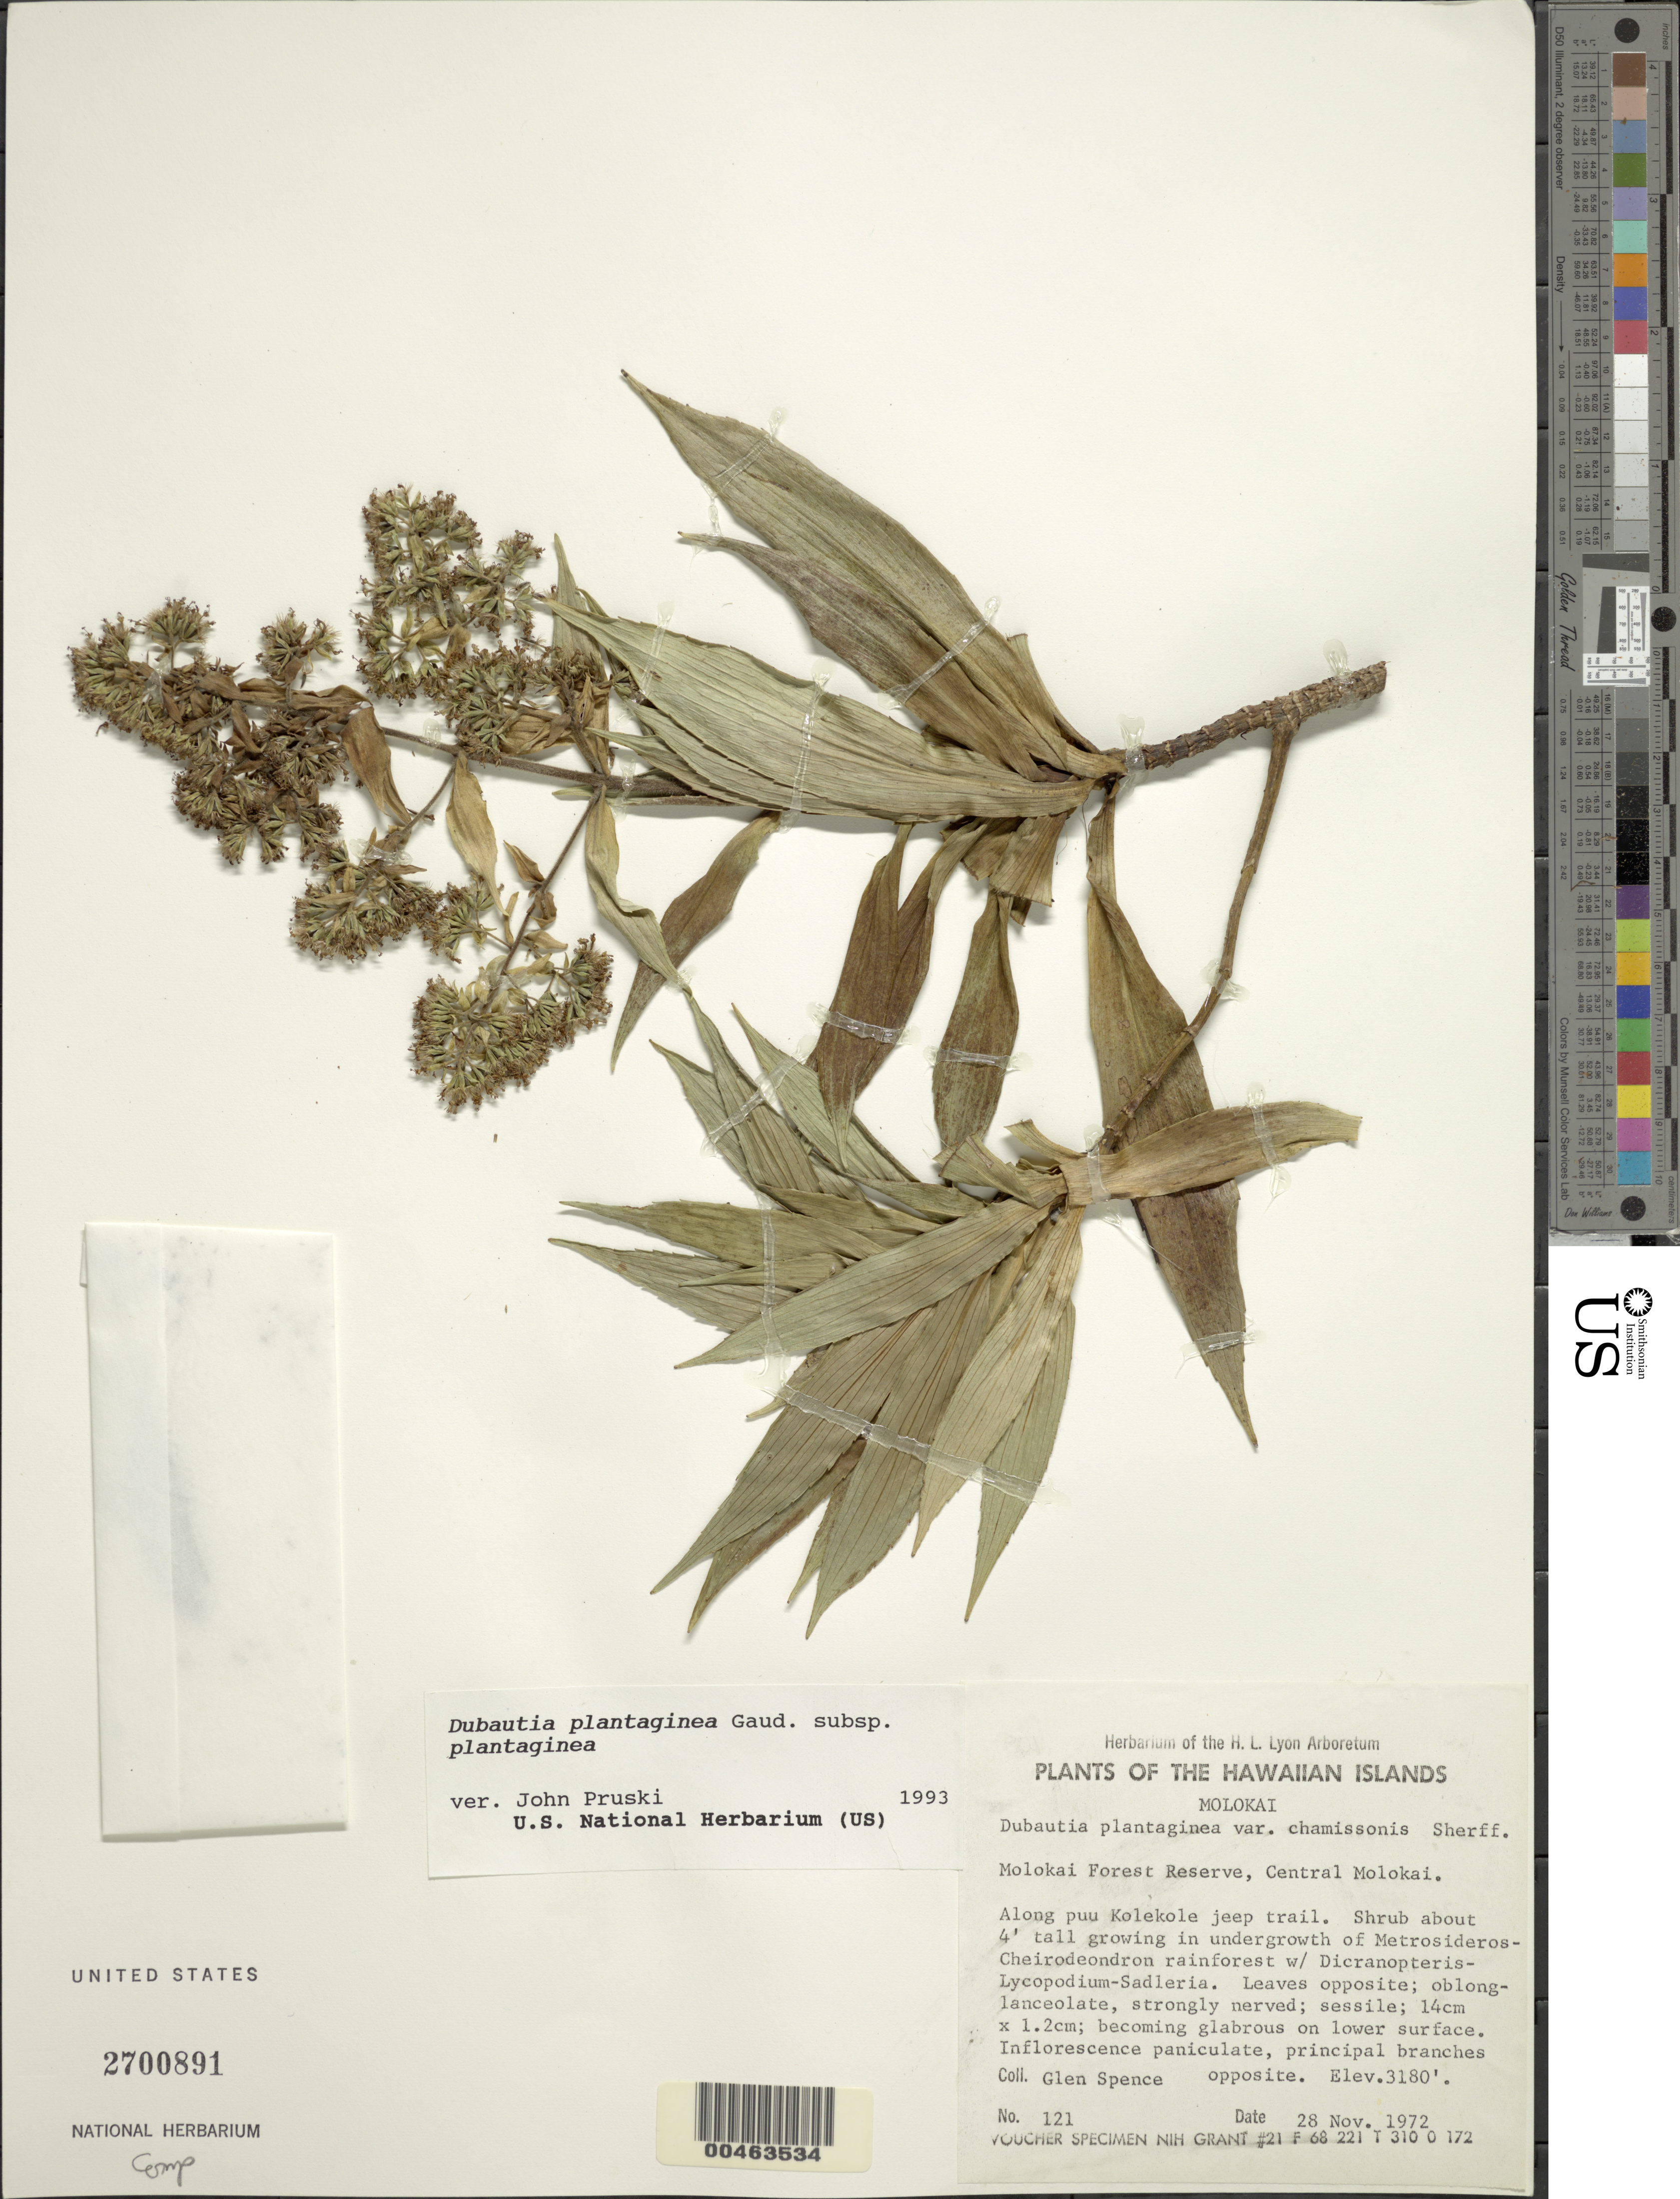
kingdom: Plantae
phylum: Tracheophyta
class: Magnoliopsida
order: Asterales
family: Asteraceae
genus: Dubautia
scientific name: Dubautia plantaginea subsp. plantaginea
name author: Gaudich.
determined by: Pruski, J. F.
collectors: G. Spence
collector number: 121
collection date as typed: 28 Nov 1972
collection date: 1972-11-28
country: United States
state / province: Hawaii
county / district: Maui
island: Moloka'i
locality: Molokai Forest Reserve, Central Molokai. Along Puu Kolekole jeep trail.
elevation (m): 969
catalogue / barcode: US 2700891